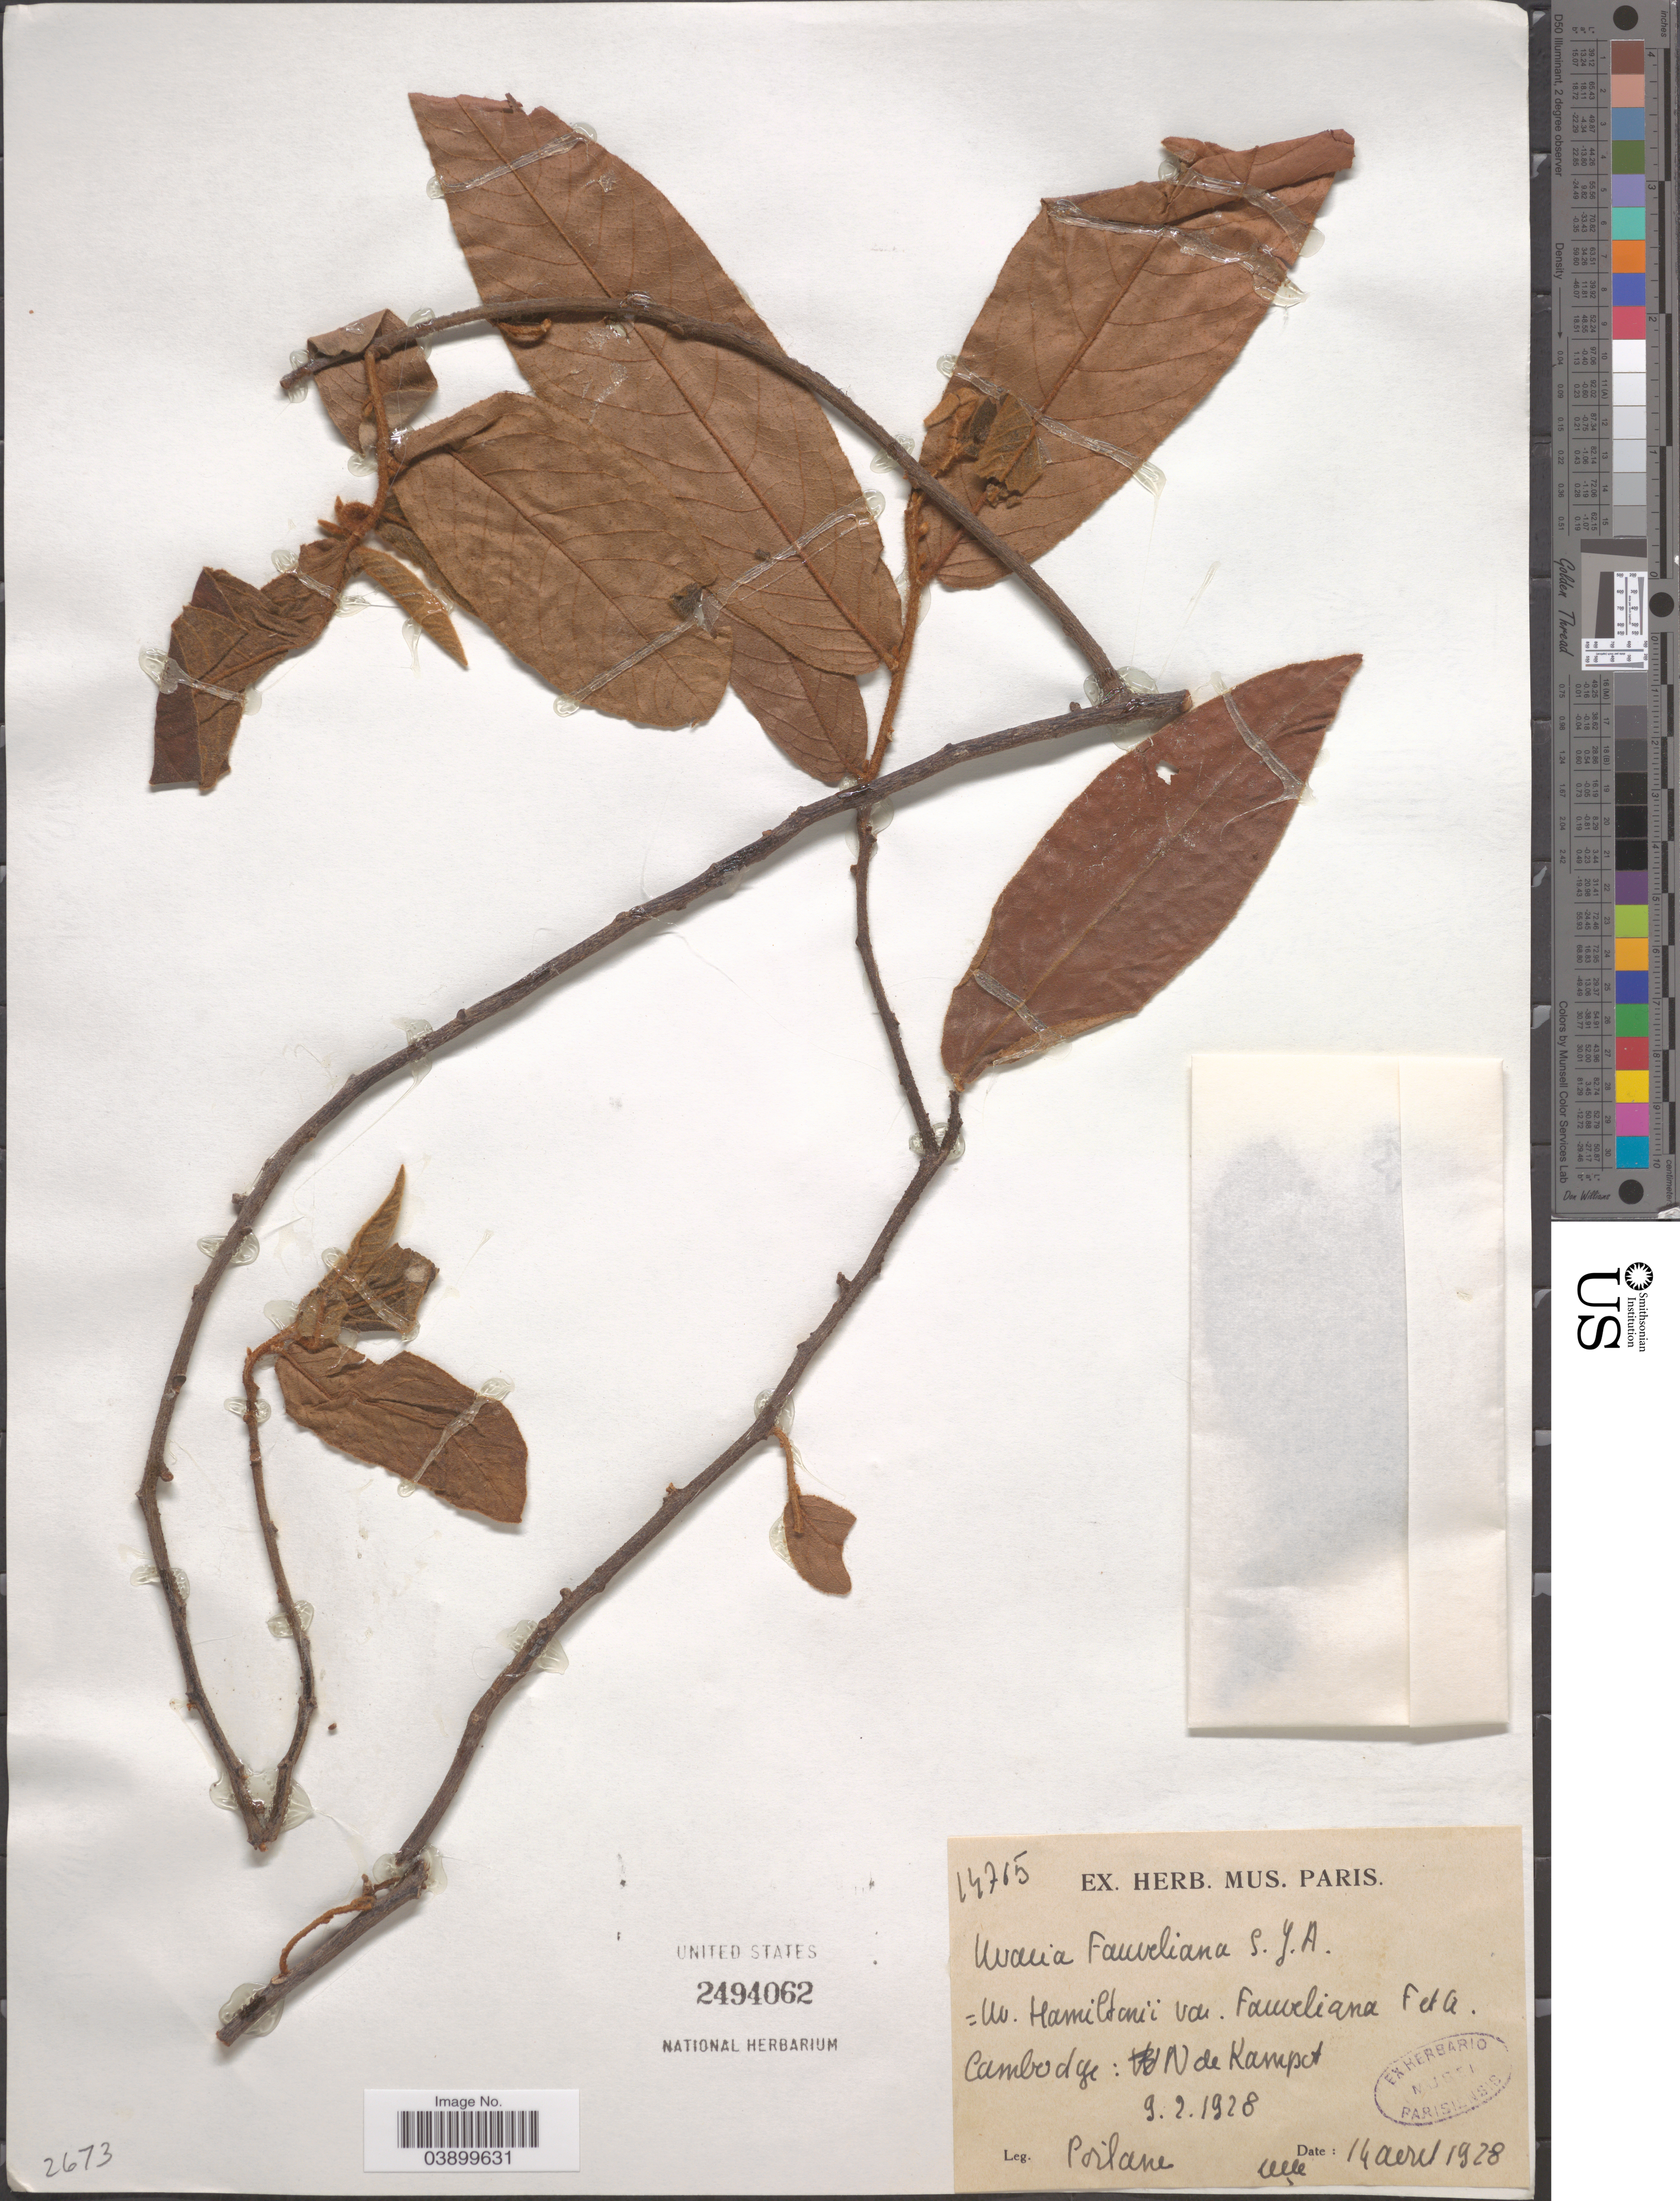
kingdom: Plantae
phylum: Tracheophyta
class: Magnoliopsida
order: Magnoliales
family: Annonaceae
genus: Uvaria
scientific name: Uvaria hamiltonii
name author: Hook. f. & Thomson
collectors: -. Poilane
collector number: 14765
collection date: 1928-02-09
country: Cambodia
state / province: Kâmpât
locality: Cambodge: N de Kampot.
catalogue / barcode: US 2494062